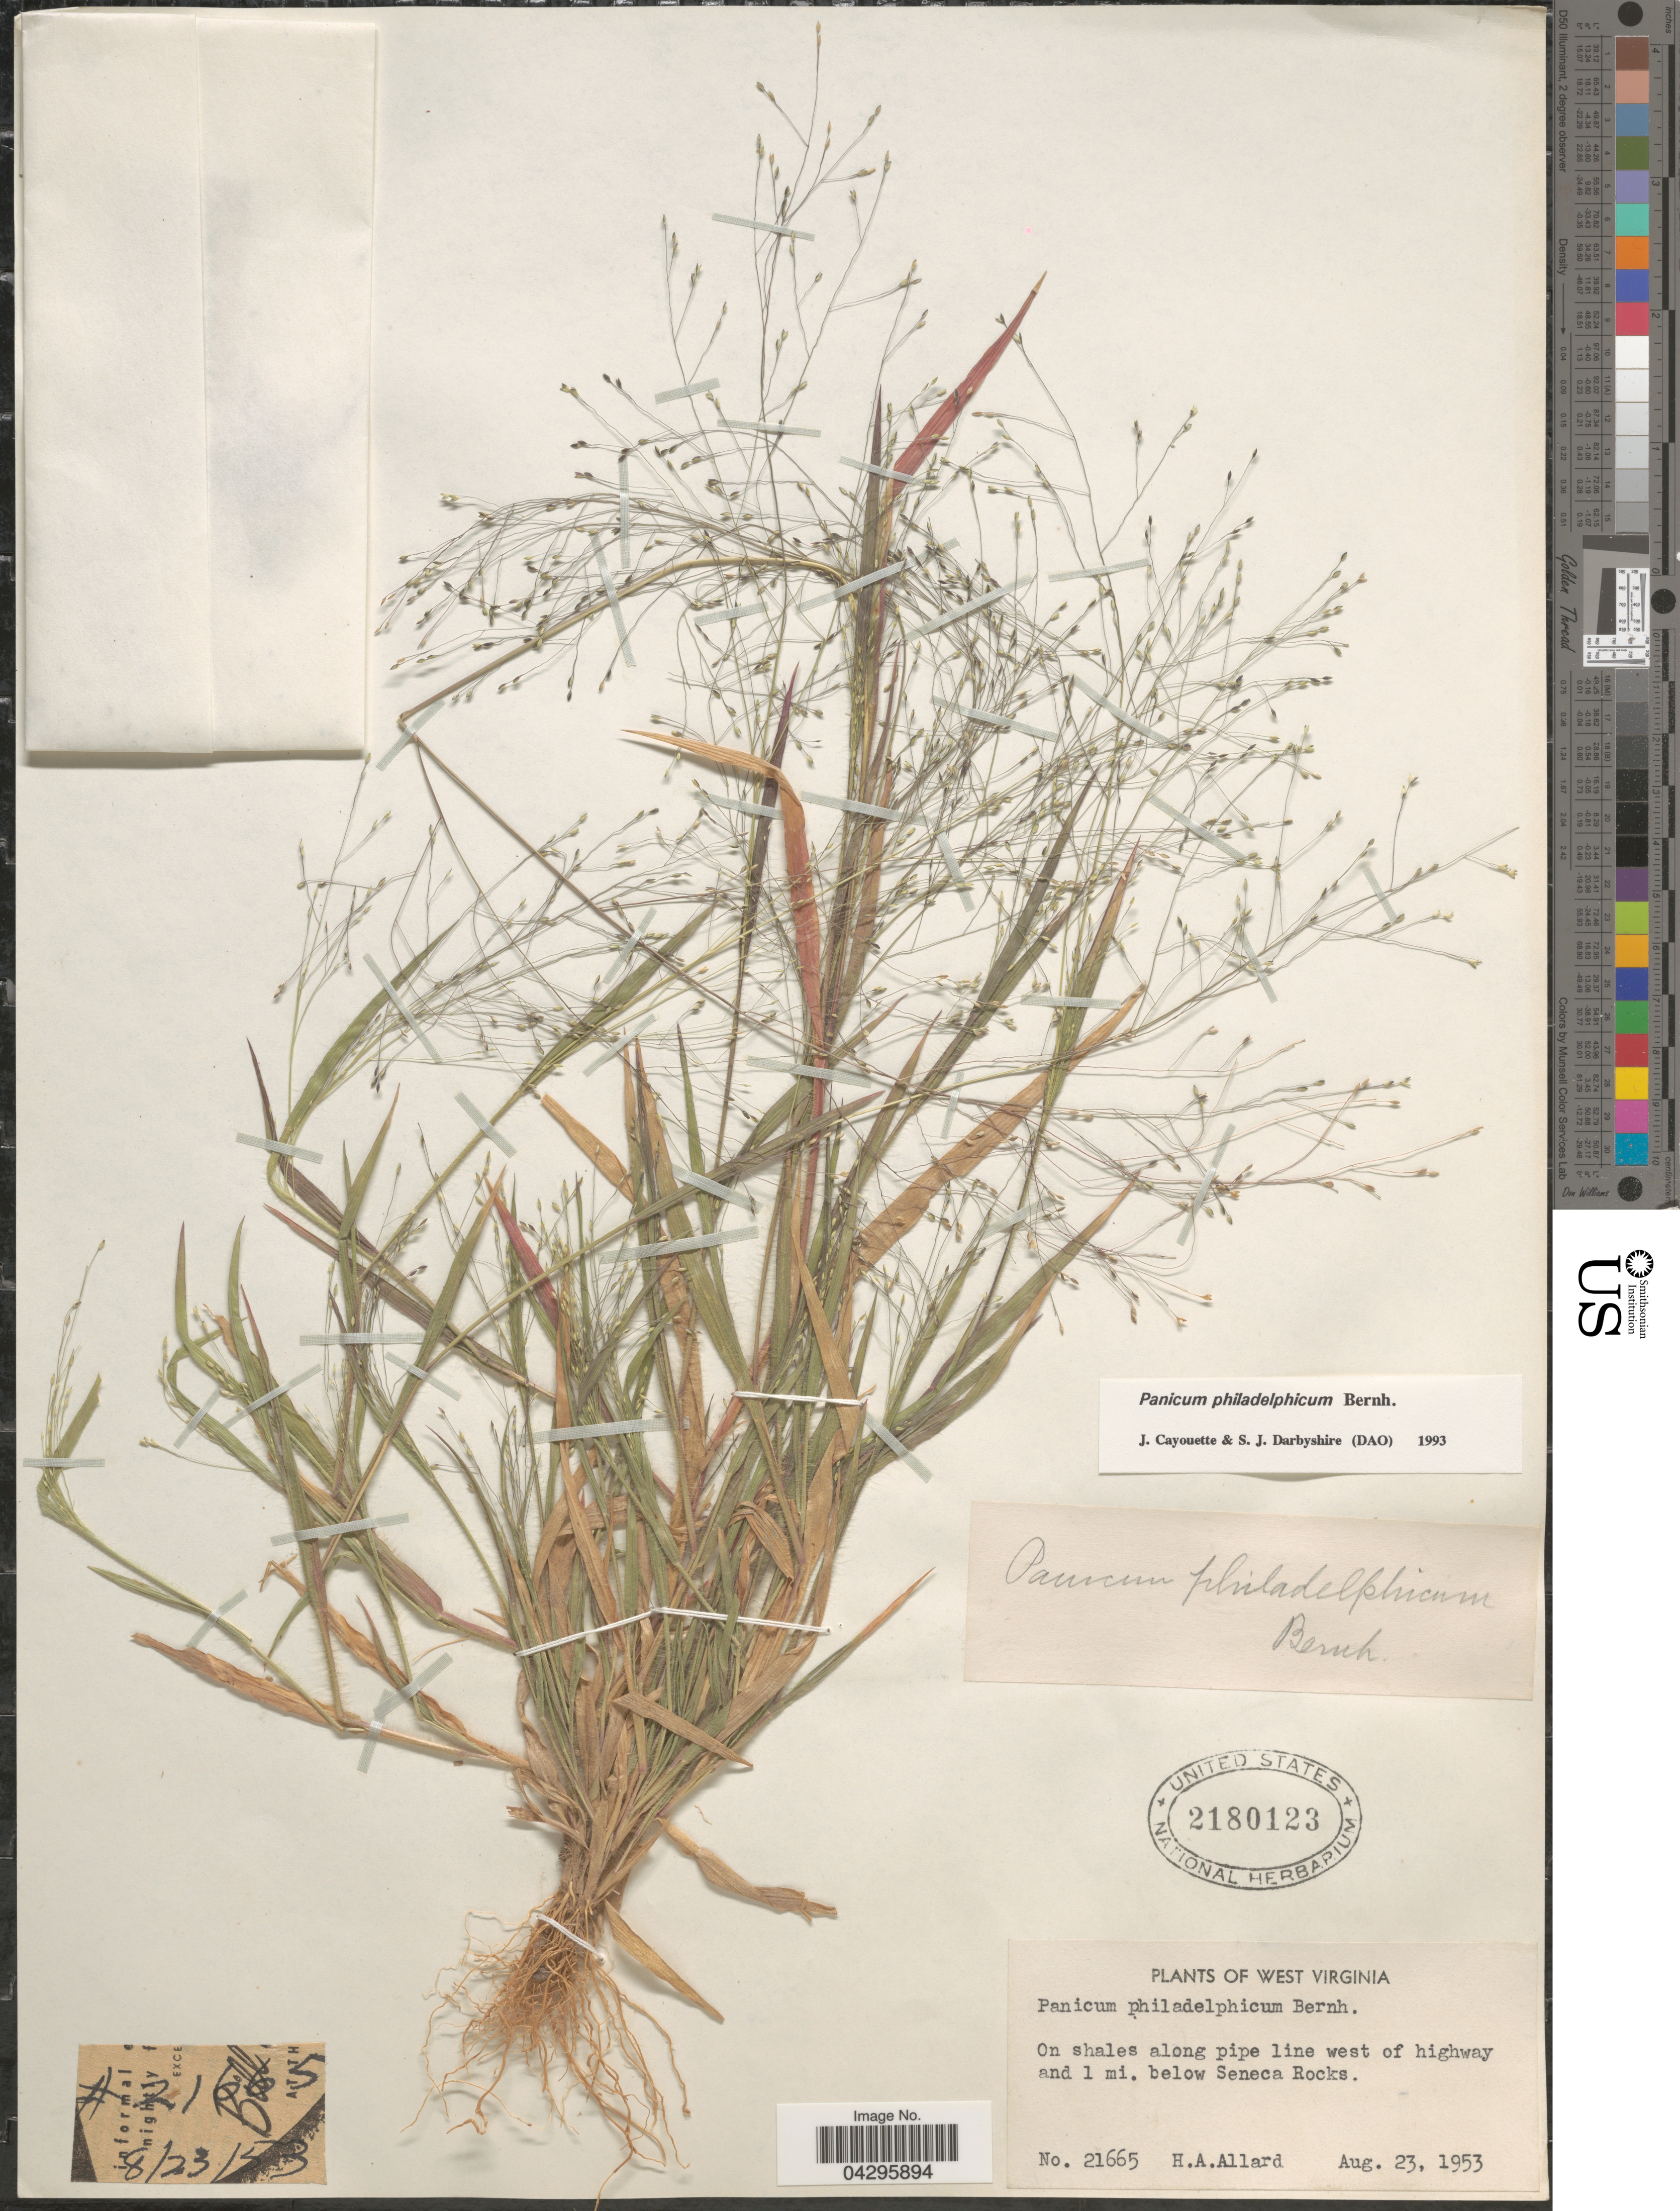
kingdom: Plantae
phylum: Tracheophyta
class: Liliopsida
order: Poales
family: Poaceae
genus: Panicum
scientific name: Panicum philadelphicum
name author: Bernh. ex Trin.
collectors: H. A. Allard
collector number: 21665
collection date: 1953-08-23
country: United States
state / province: West Virginia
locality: On shales along pipe line west of highway and 1 mi. below Seneca Rocks.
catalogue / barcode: US 2180123